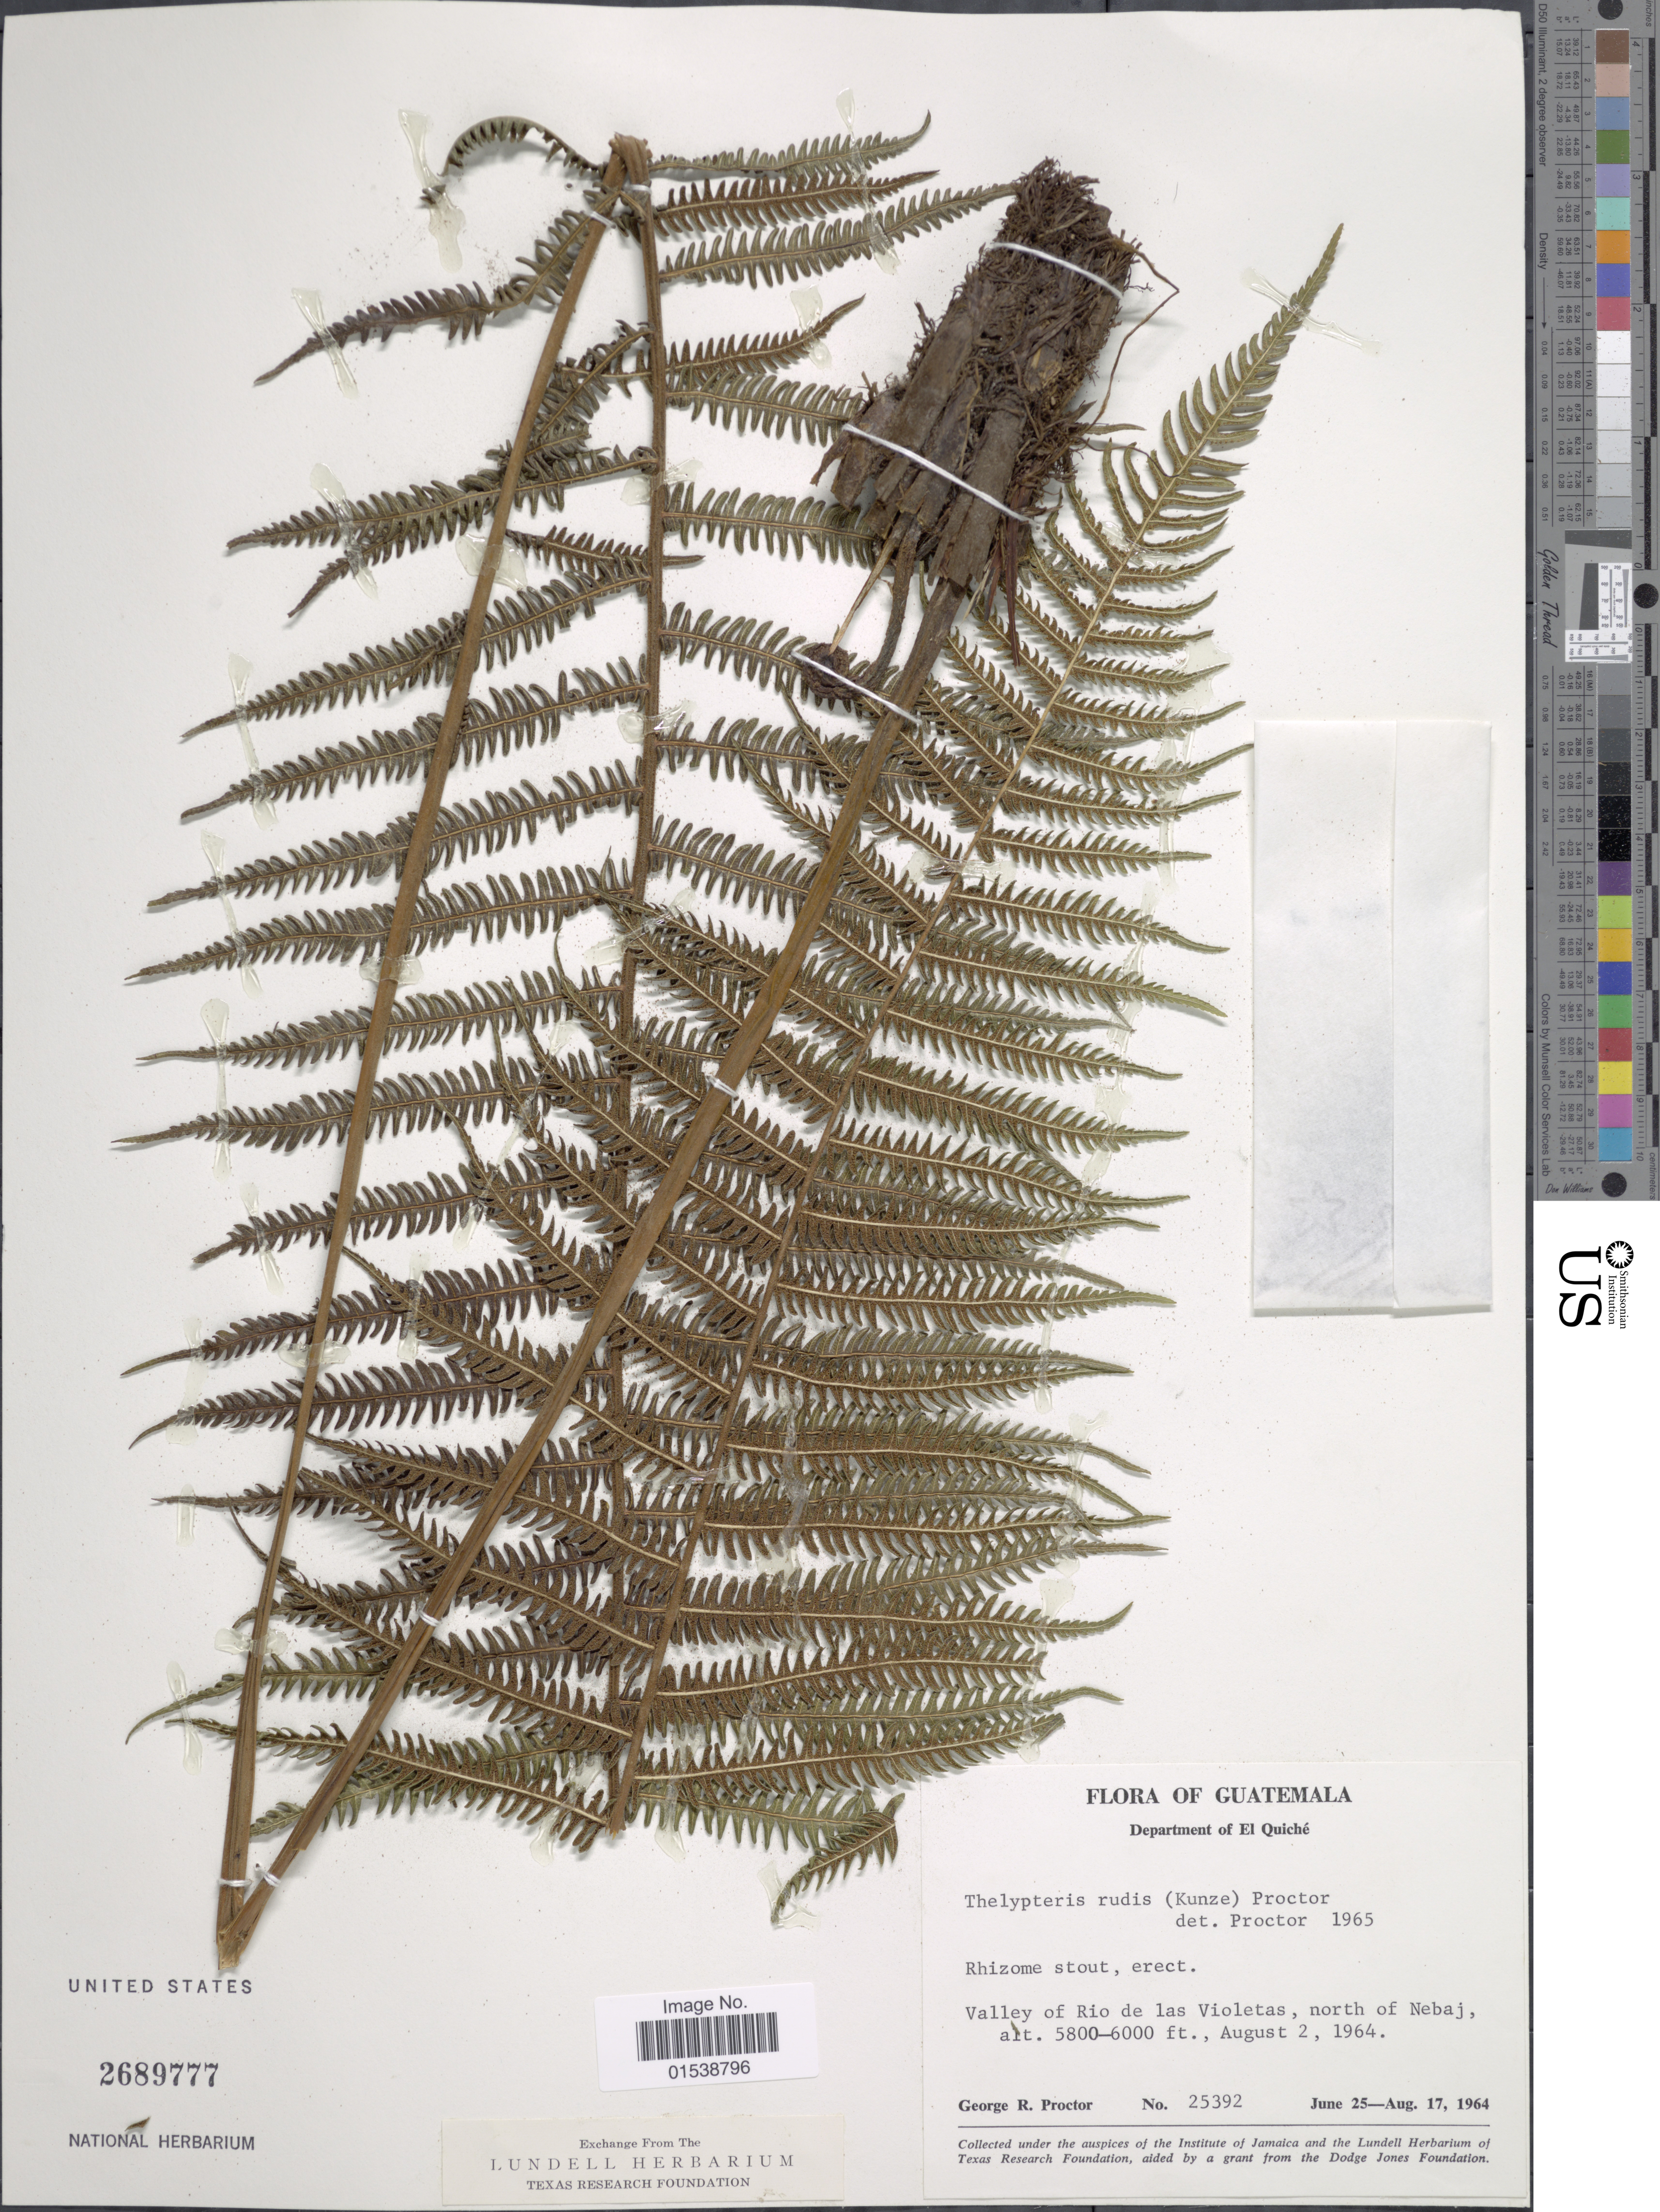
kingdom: Plantae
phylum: Tracheophyta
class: Polypodiopsida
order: Polypodiales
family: Thelypteridaceae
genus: Amauropelta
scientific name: Amauropelta rudis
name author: (Kunze) Pic. Serm.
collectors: G. R. Proctor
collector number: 25392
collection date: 1964-08-02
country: Guatemala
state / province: El Quiché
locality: Department of El Quiche, Valley of Rio de las Violetas, north of Nebaj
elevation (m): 1768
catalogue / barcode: US 2689777